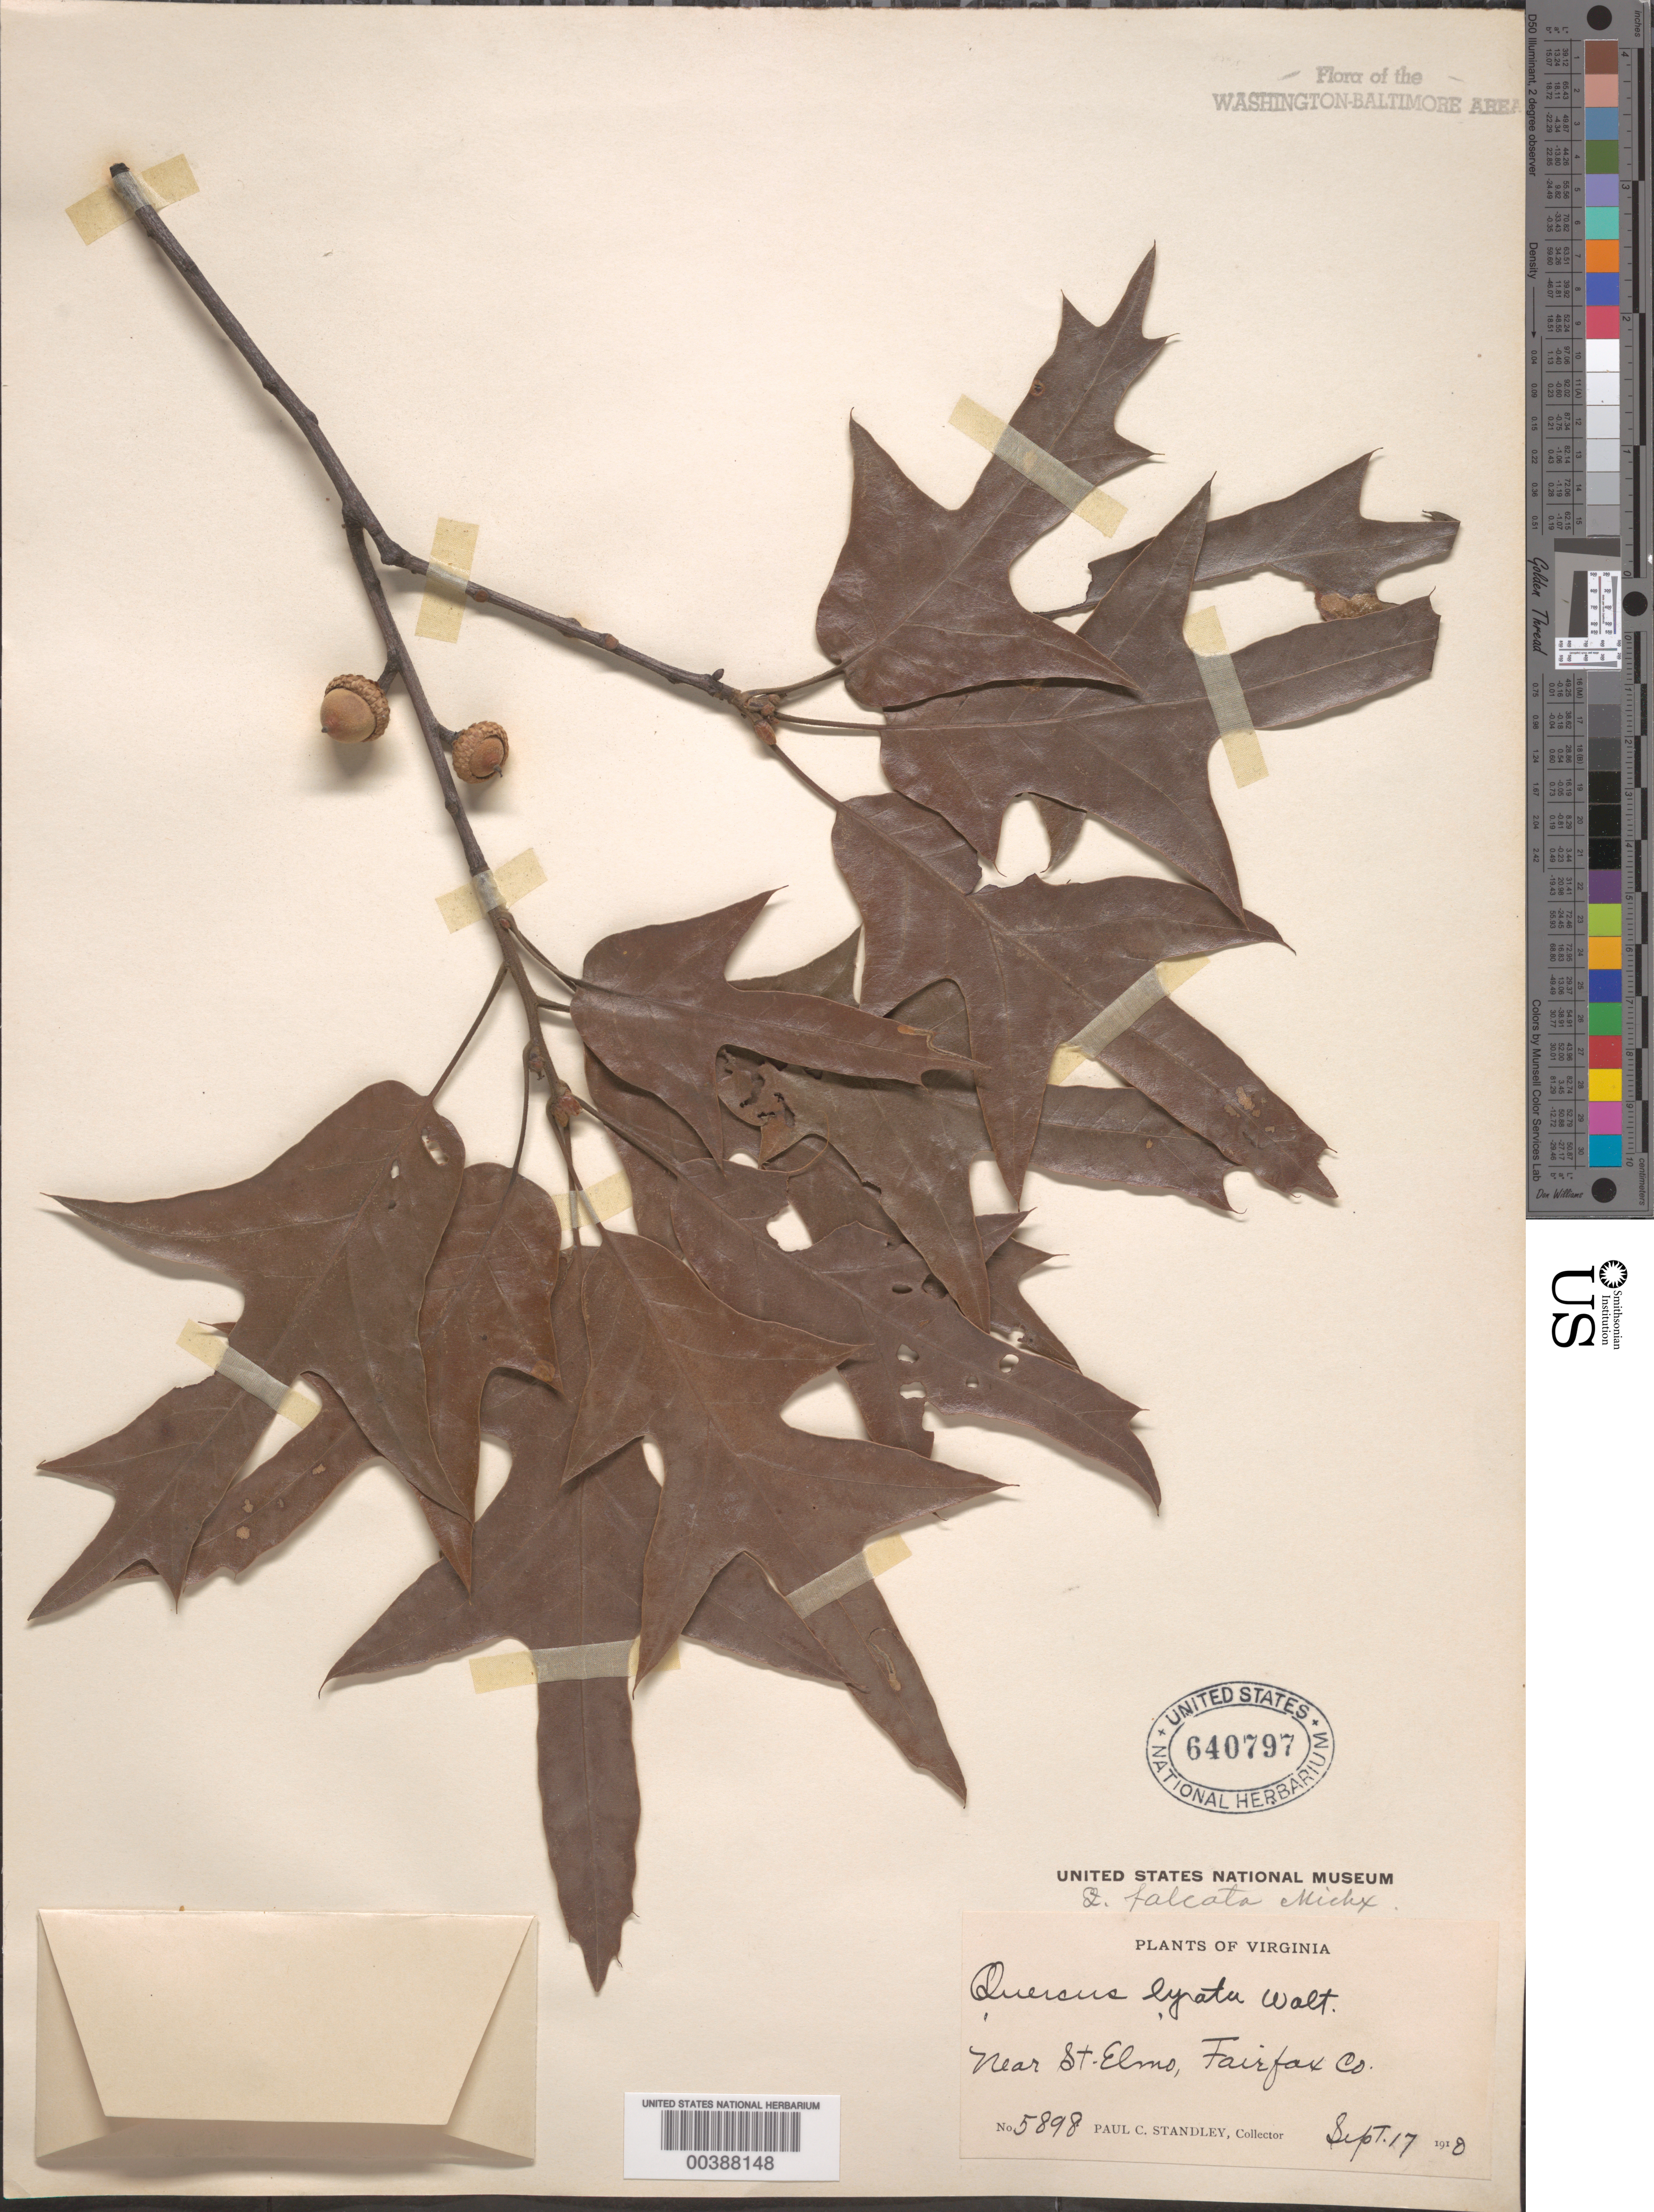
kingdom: Plantae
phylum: Tracheophyta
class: Magnoliopsida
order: Fagales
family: Fagaceae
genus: Quercus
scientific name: Quercus falcata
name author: Michx.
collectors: P. C. Standley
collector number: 5898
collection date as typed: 17 Sep 1910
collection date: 1910-09-17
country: United States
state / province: Virginia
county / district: Fairfax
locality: St. Elmo vicinity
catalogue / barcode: US 640797